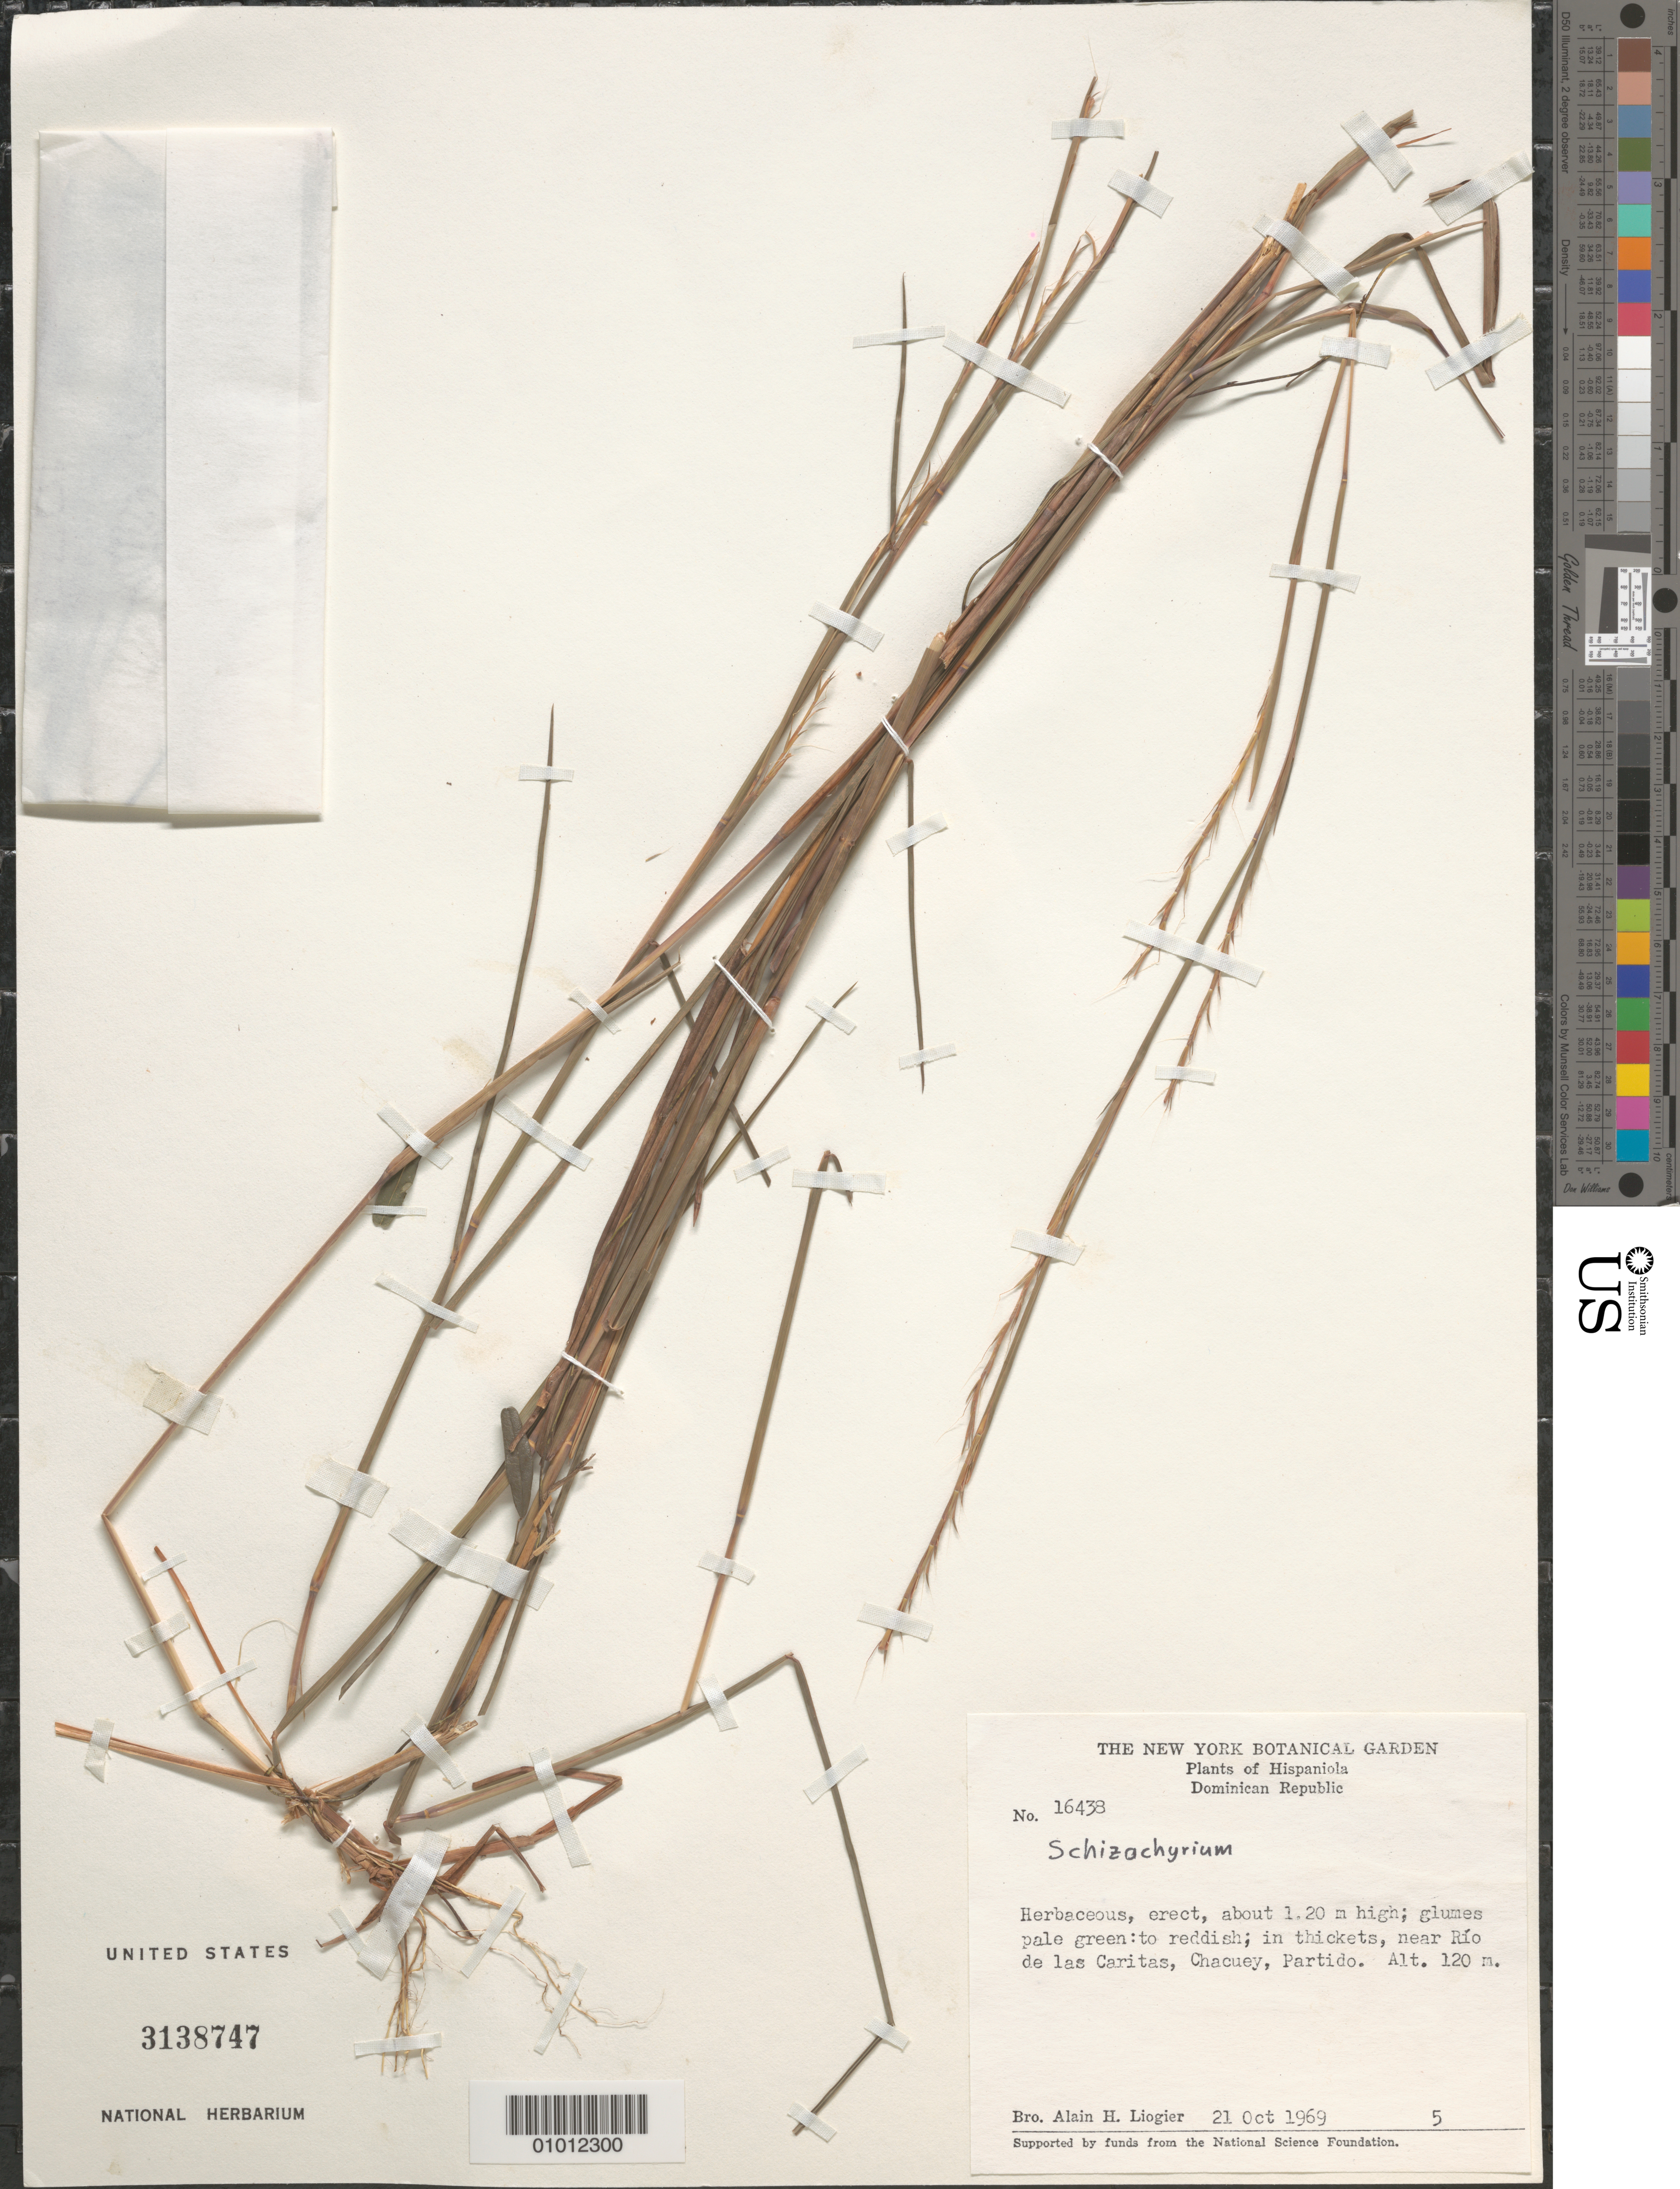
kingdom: Plantae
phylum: Tracheophyta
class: Liliopsida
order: Poales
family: Poaceae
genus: Schizachyrium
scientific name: Schizachyrium sp.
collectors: A. H. Liogier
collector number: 16438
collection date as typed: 20 Oct 1969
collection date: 1969-10-20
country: Dominican Republic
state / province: Dajabón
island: Hispaniola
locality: In thickets near Rio de las Caritas, Chacuey, Partido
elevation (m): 120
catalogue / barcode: US 3138747